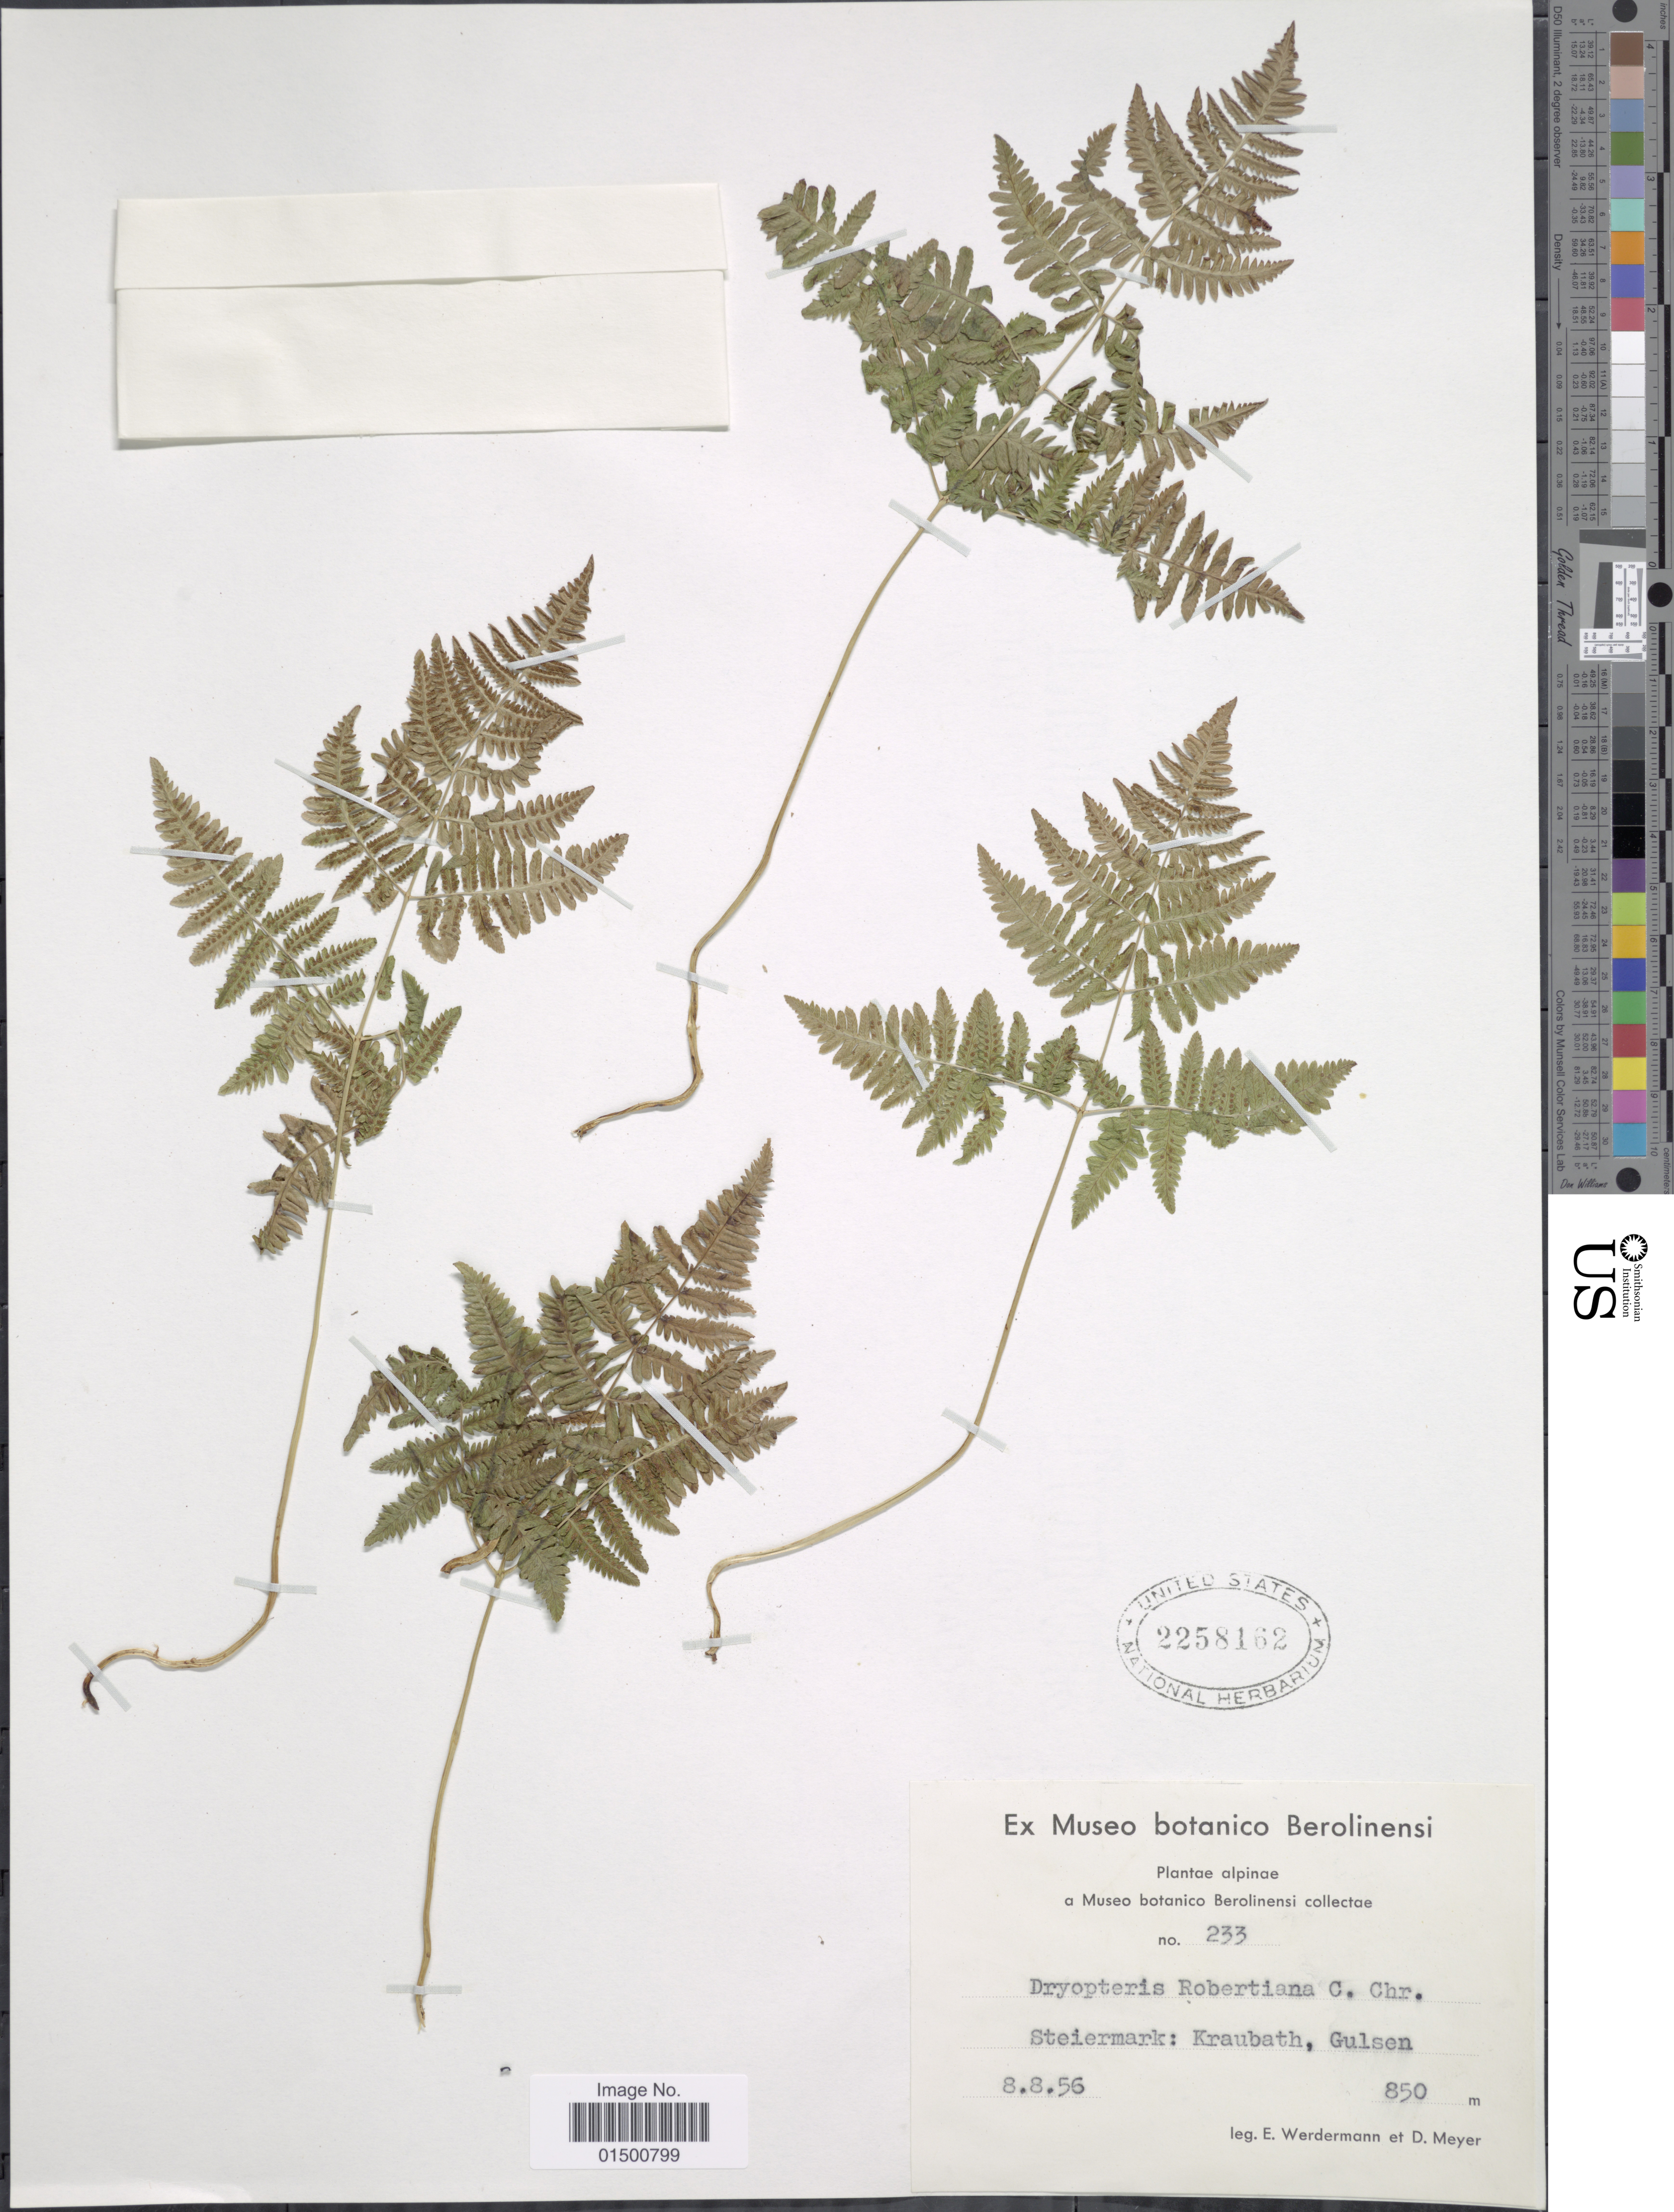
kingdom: Plantae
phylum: Tracheophyta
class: Polypodiopsida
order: Polypodiales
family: Cystopteridaceae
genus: Gymnocarpium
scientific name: Gymnocarpium robertianum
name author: (Hoffm.) Newman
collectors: E. Werdermann & D. Meyer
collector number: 233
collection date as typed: Transcribed d/m/y: 8/8/56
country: Austria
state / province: Steiermark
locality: Kraubath, Gulsen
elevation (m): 850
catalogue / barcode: US 2258162